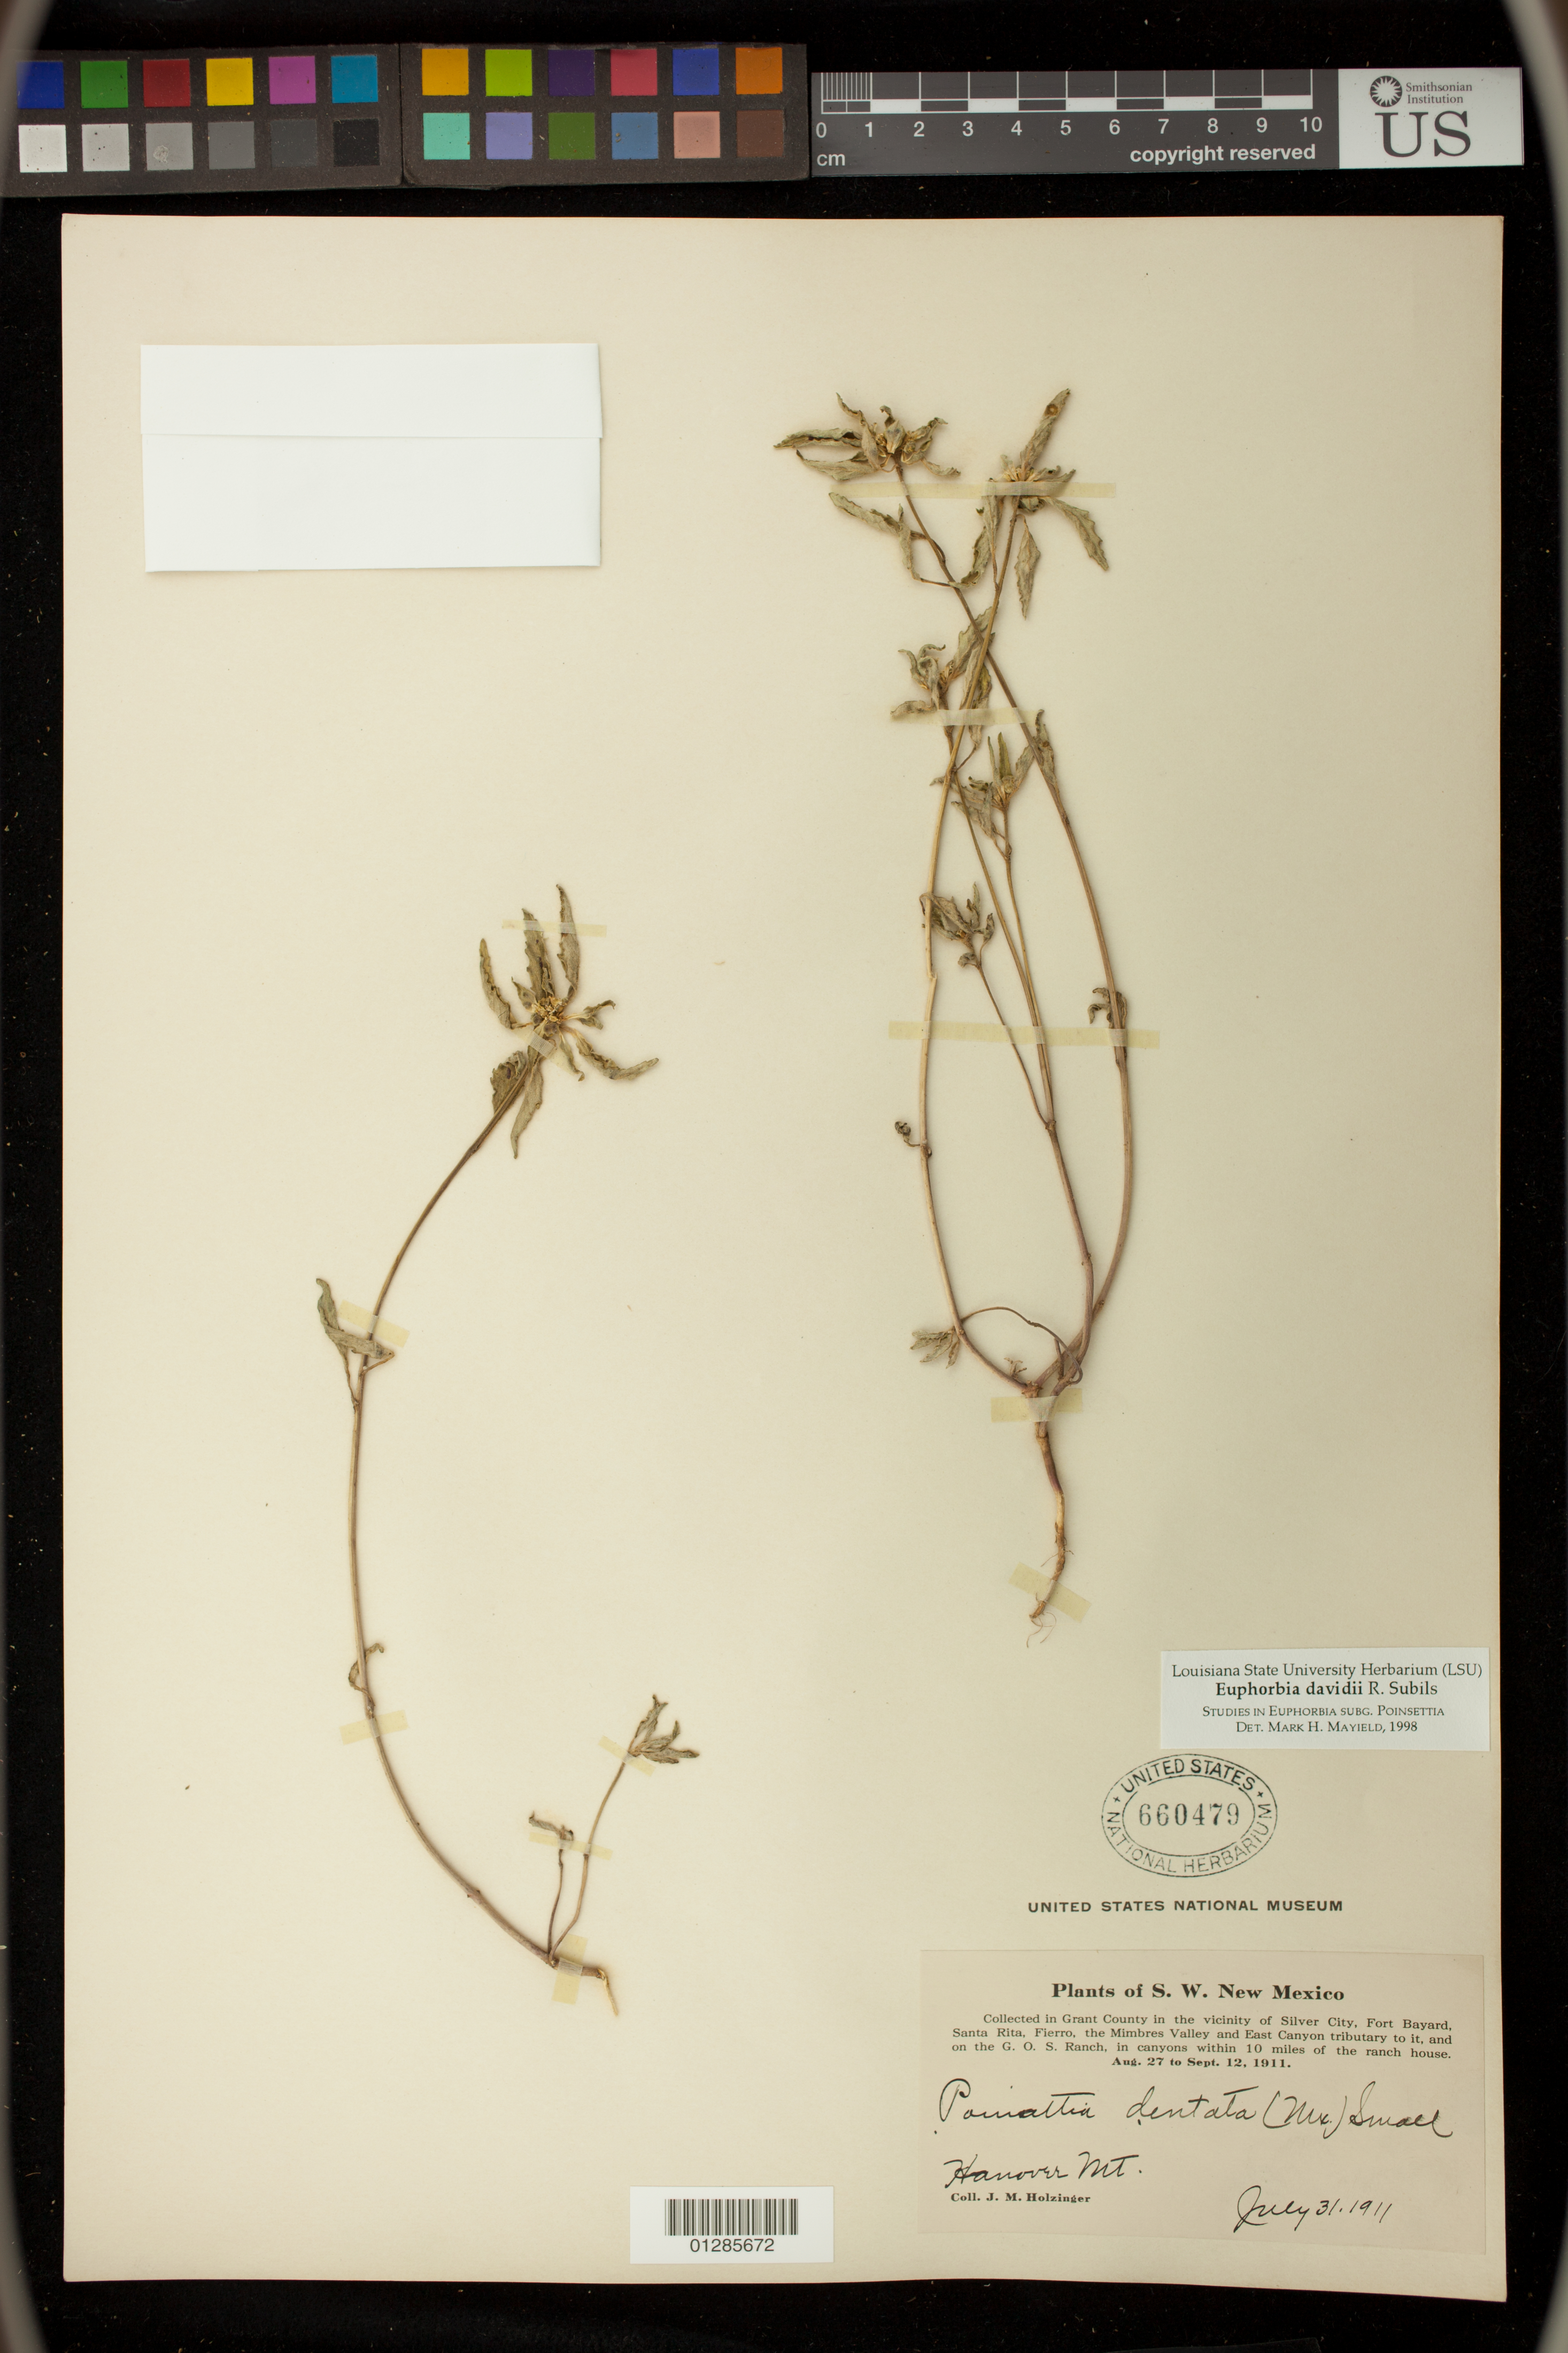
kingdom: Plantae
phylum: Tracheophyta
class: Magnoliopsida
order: Malpighiales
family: Euphorbiaceae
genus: Euphorbia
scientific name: Euphorbia davidii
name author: Subils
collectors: J. M. Holzinger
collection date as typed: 31 Jul 1911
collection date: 1911-07-31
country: United States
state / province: New Mexico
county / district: Grant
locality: Hanover mt.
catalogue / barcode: US 660479